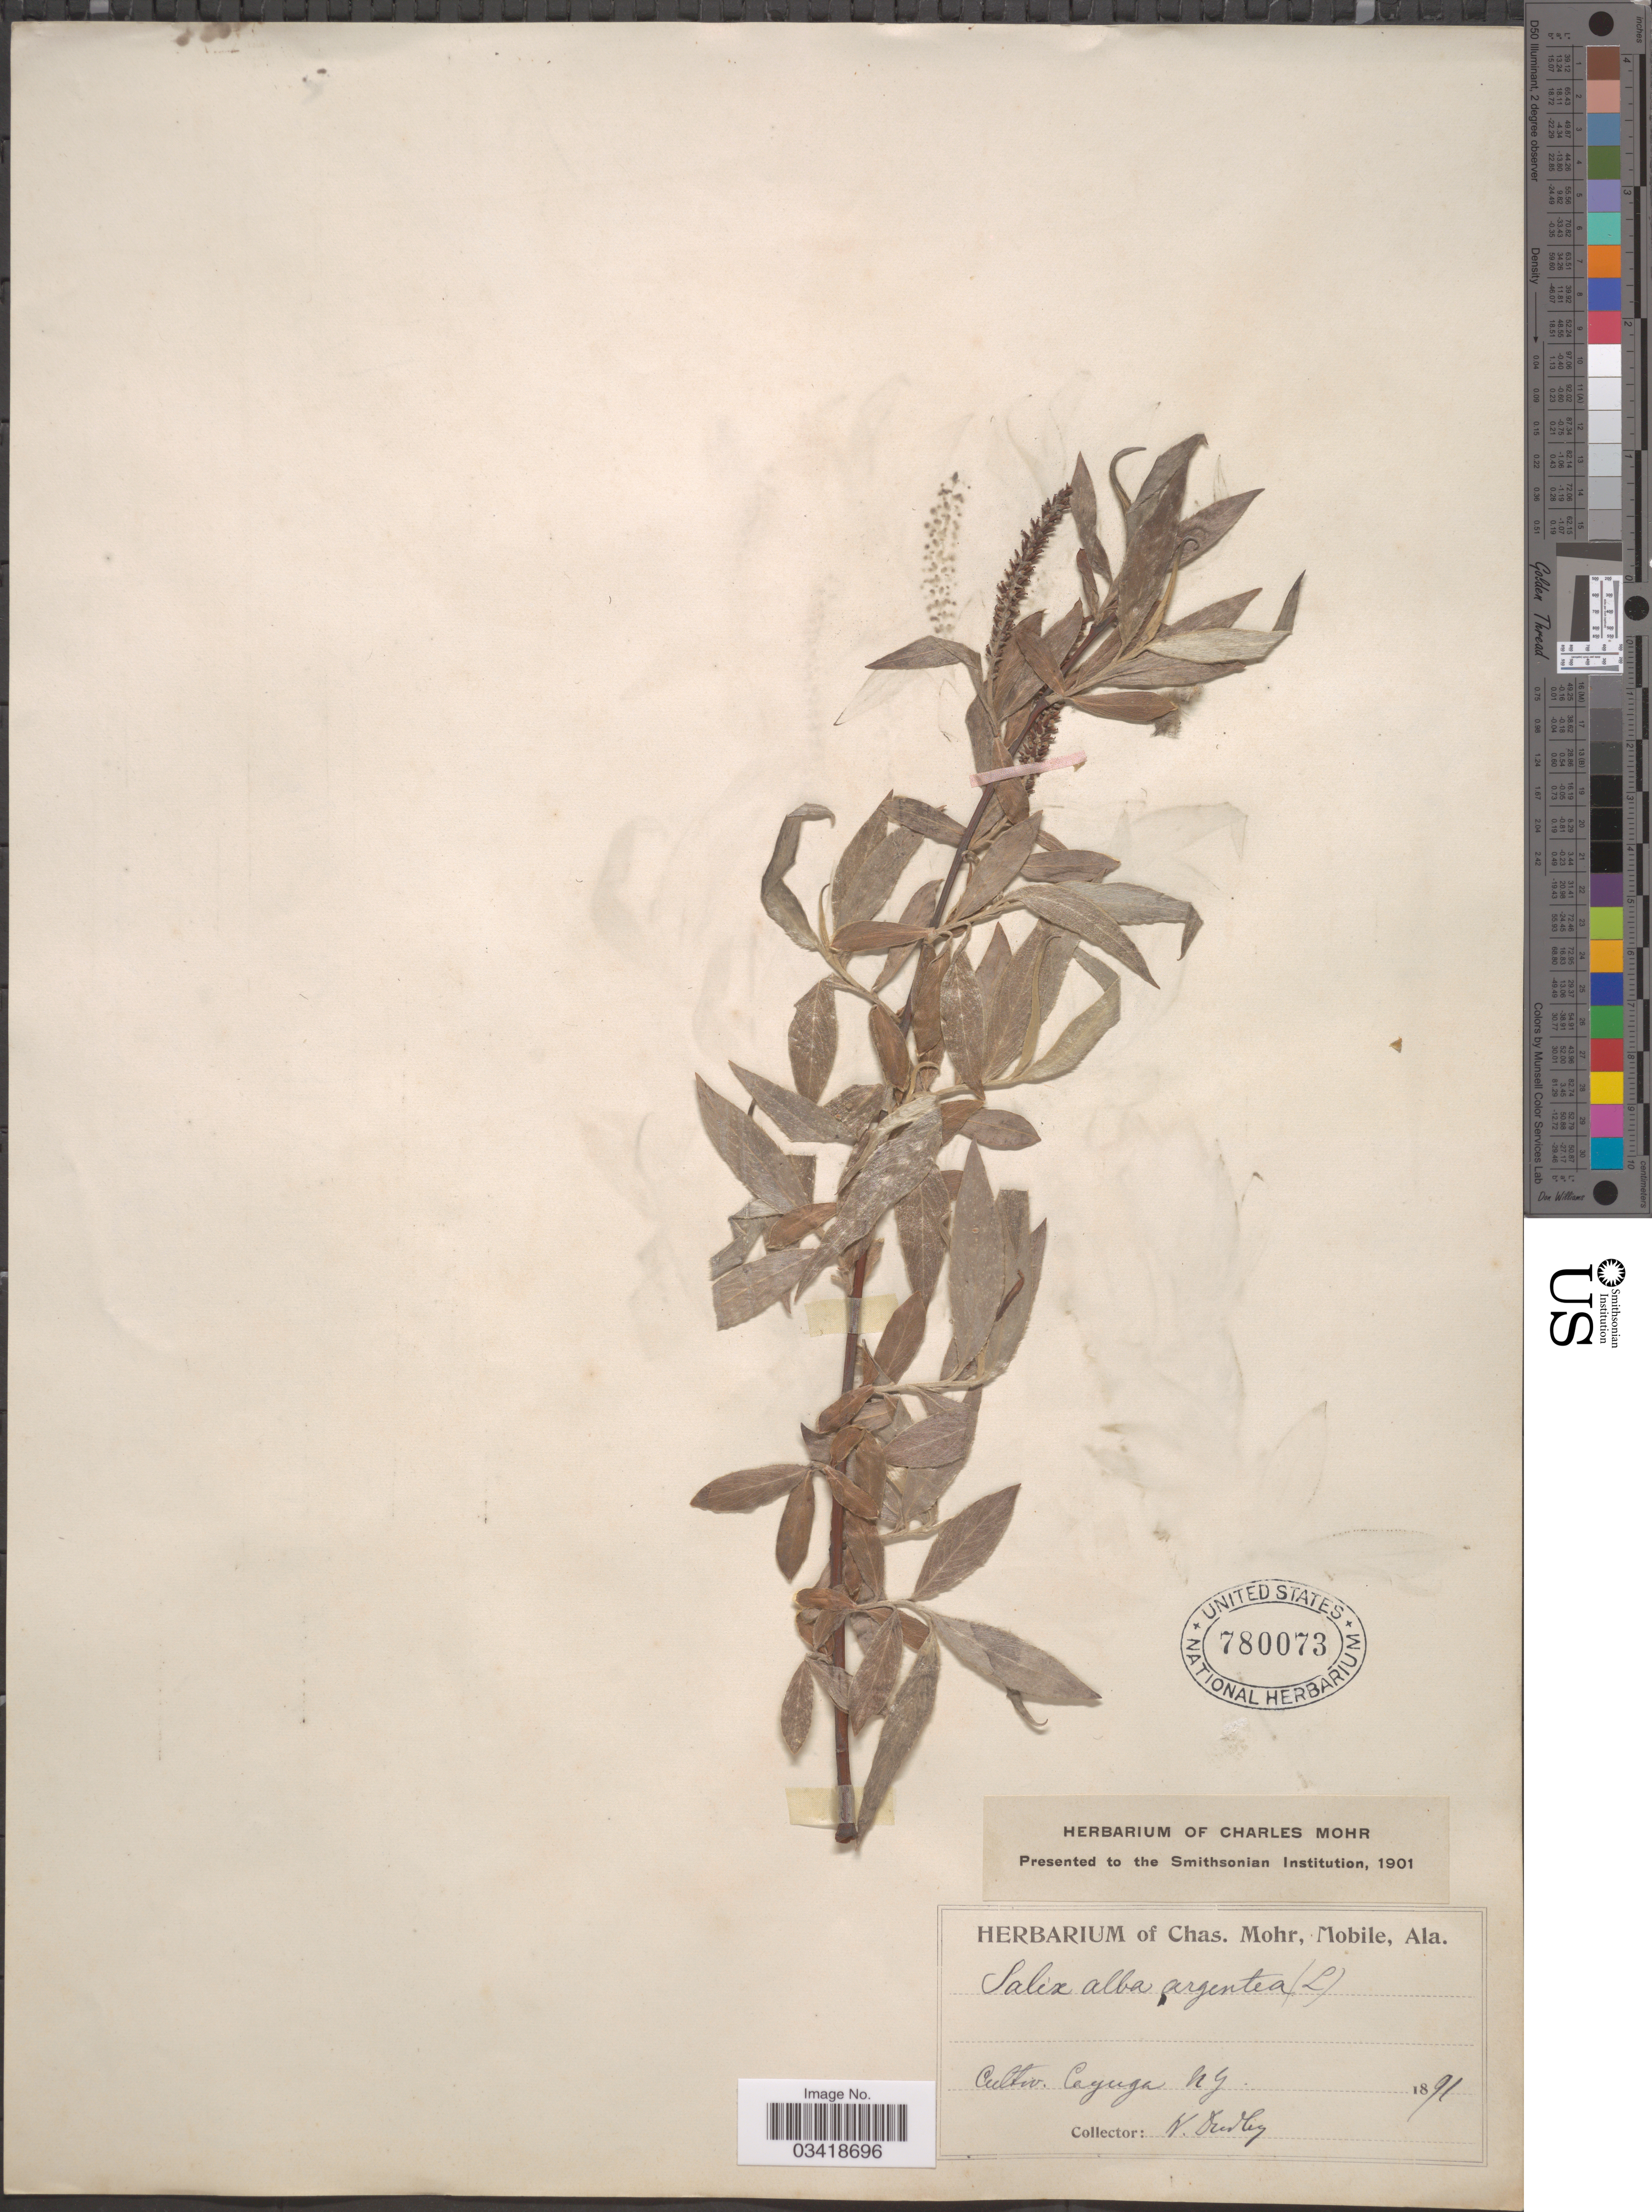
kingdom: Plantae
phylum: Tracheophyta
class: Magnoliopsida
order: Malpighiales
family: Salicaceae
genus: Salix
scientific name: Salix alba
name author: L.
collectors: W. Dudley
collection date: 1891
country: United States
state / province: New York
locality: Cayuga.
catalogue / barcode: US 780073